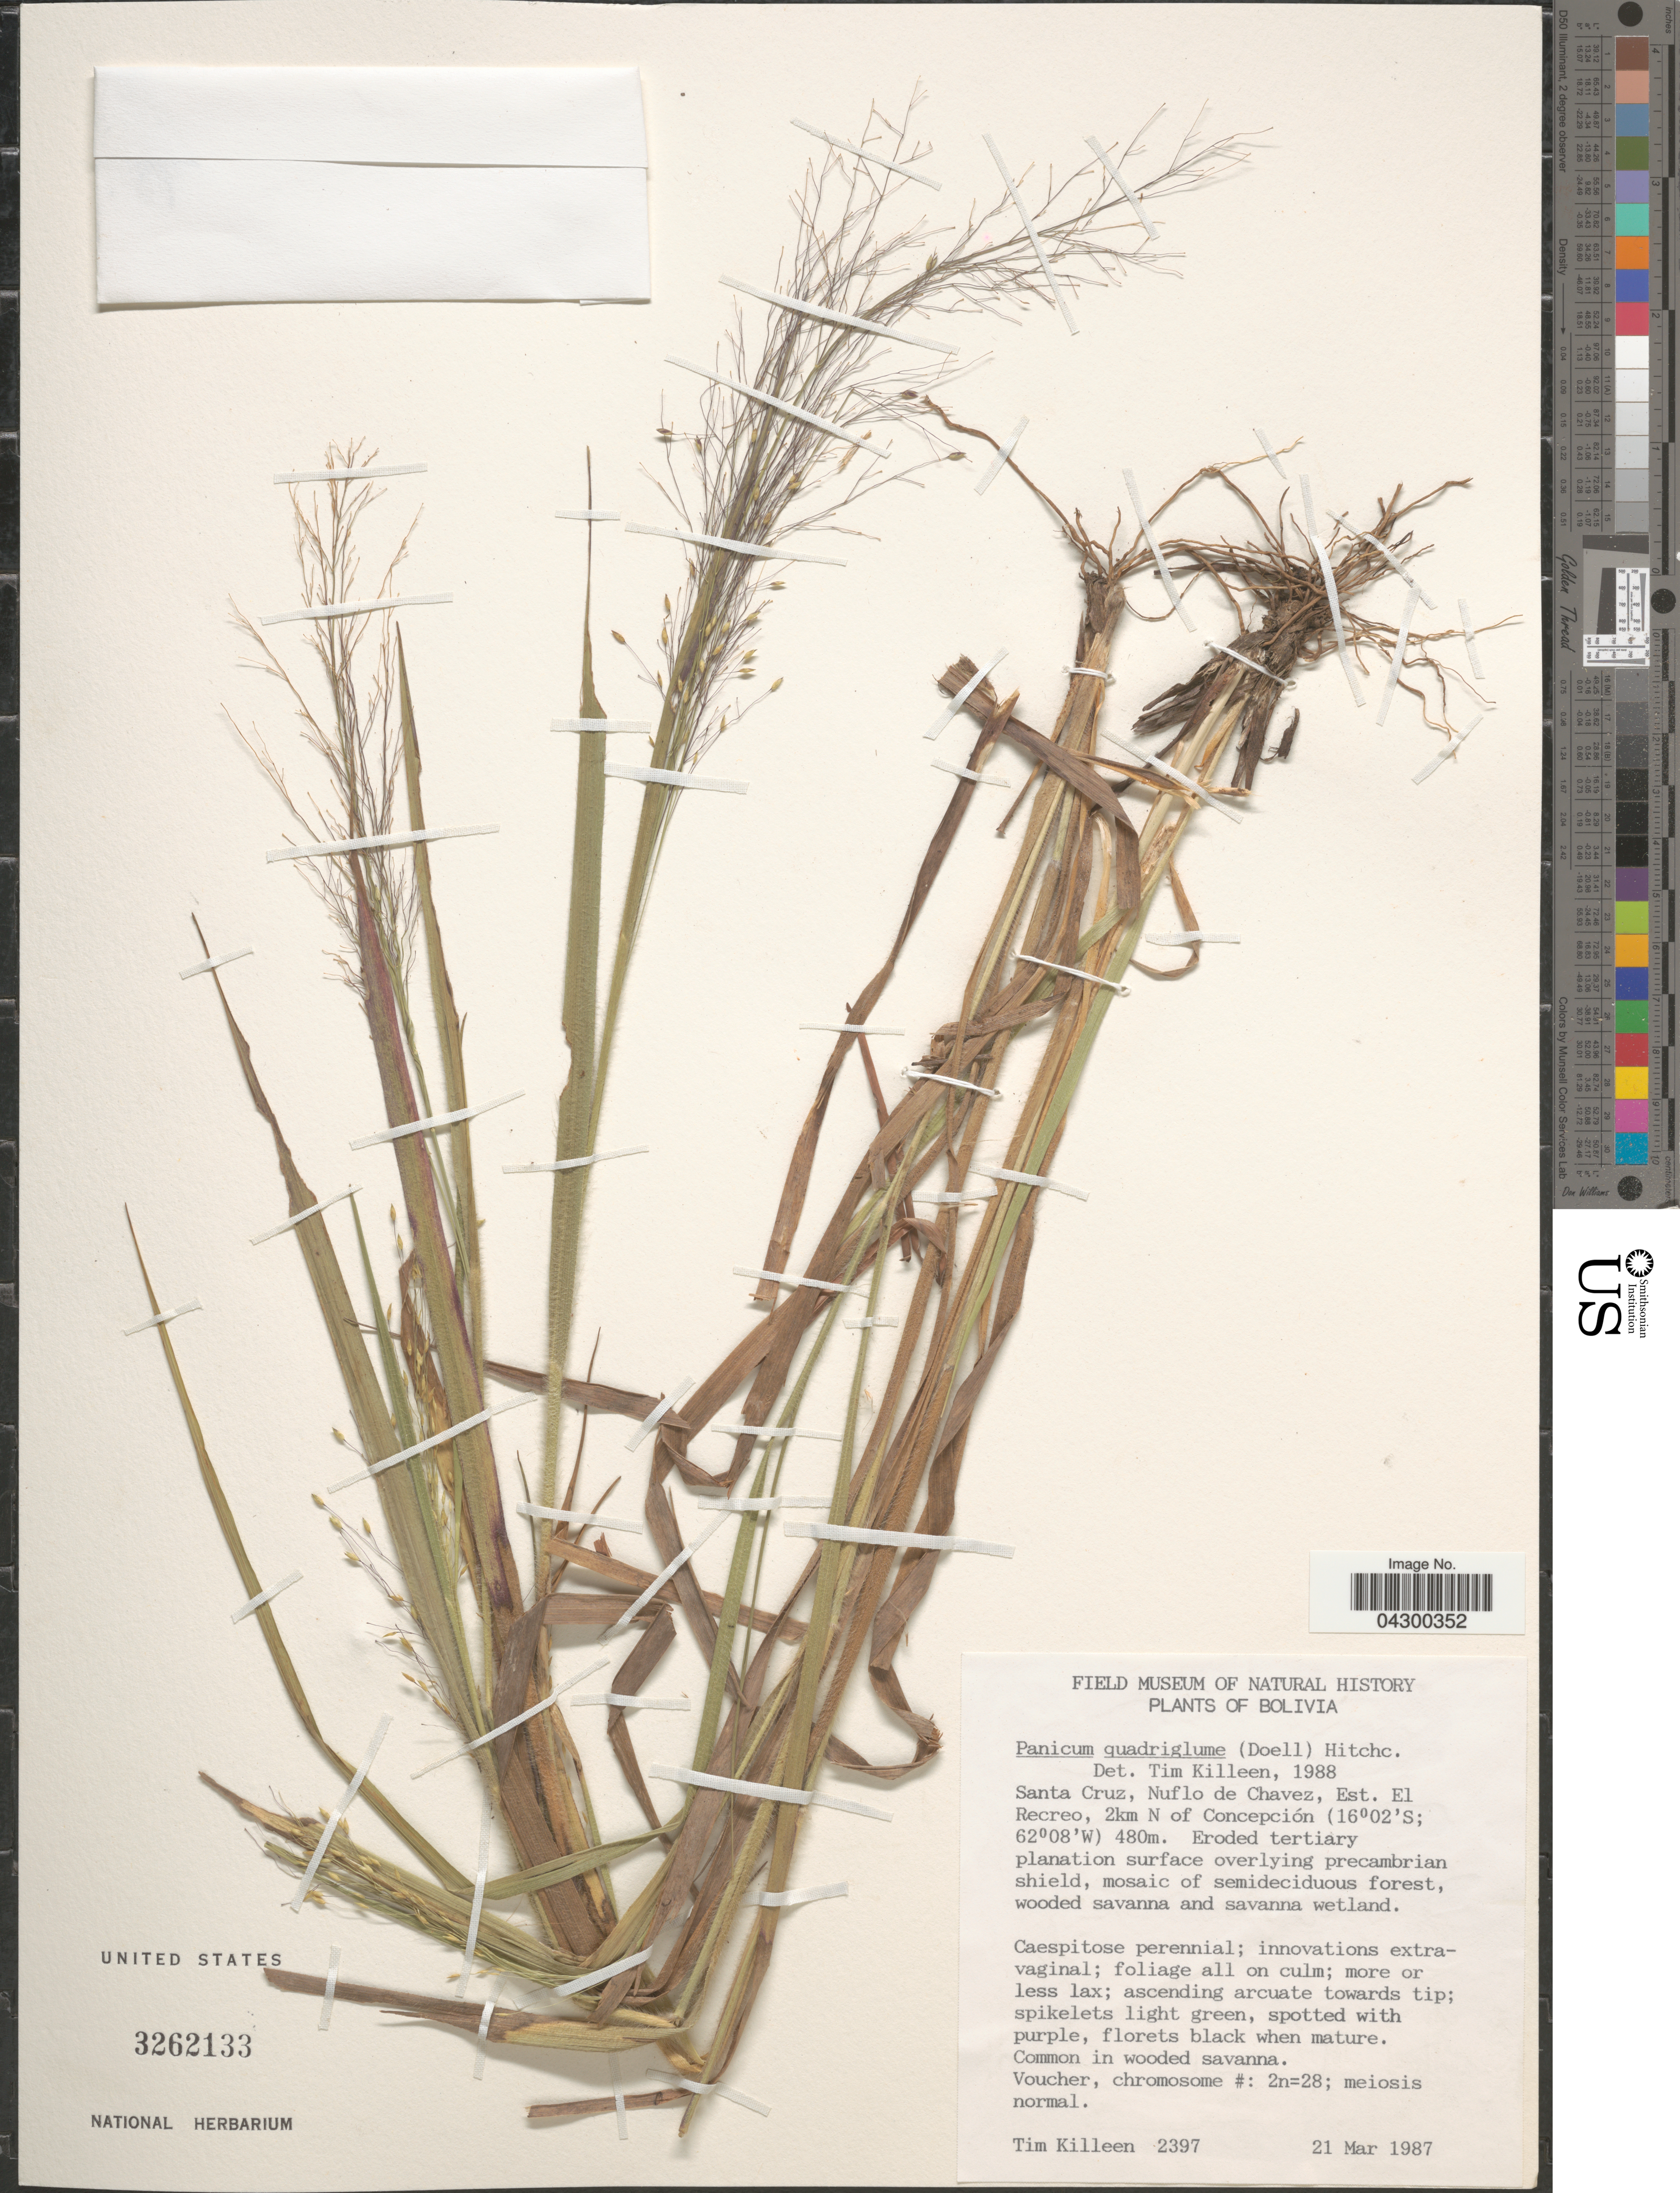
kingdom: Plantae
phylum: Tracheophyta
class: Liliopsida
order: Poales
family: Poaceae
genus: Panicum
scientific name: Panicum quadriglume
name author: (Döll) Hitchc.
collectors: T. J. Killeen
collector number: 2397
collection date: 1987-03-21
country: Bolivia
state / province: Santa Cruz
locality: Nuflo de Chavez, Est. El Recreo, 2km N of Concepción.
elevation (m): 480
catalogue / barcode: US 3262133